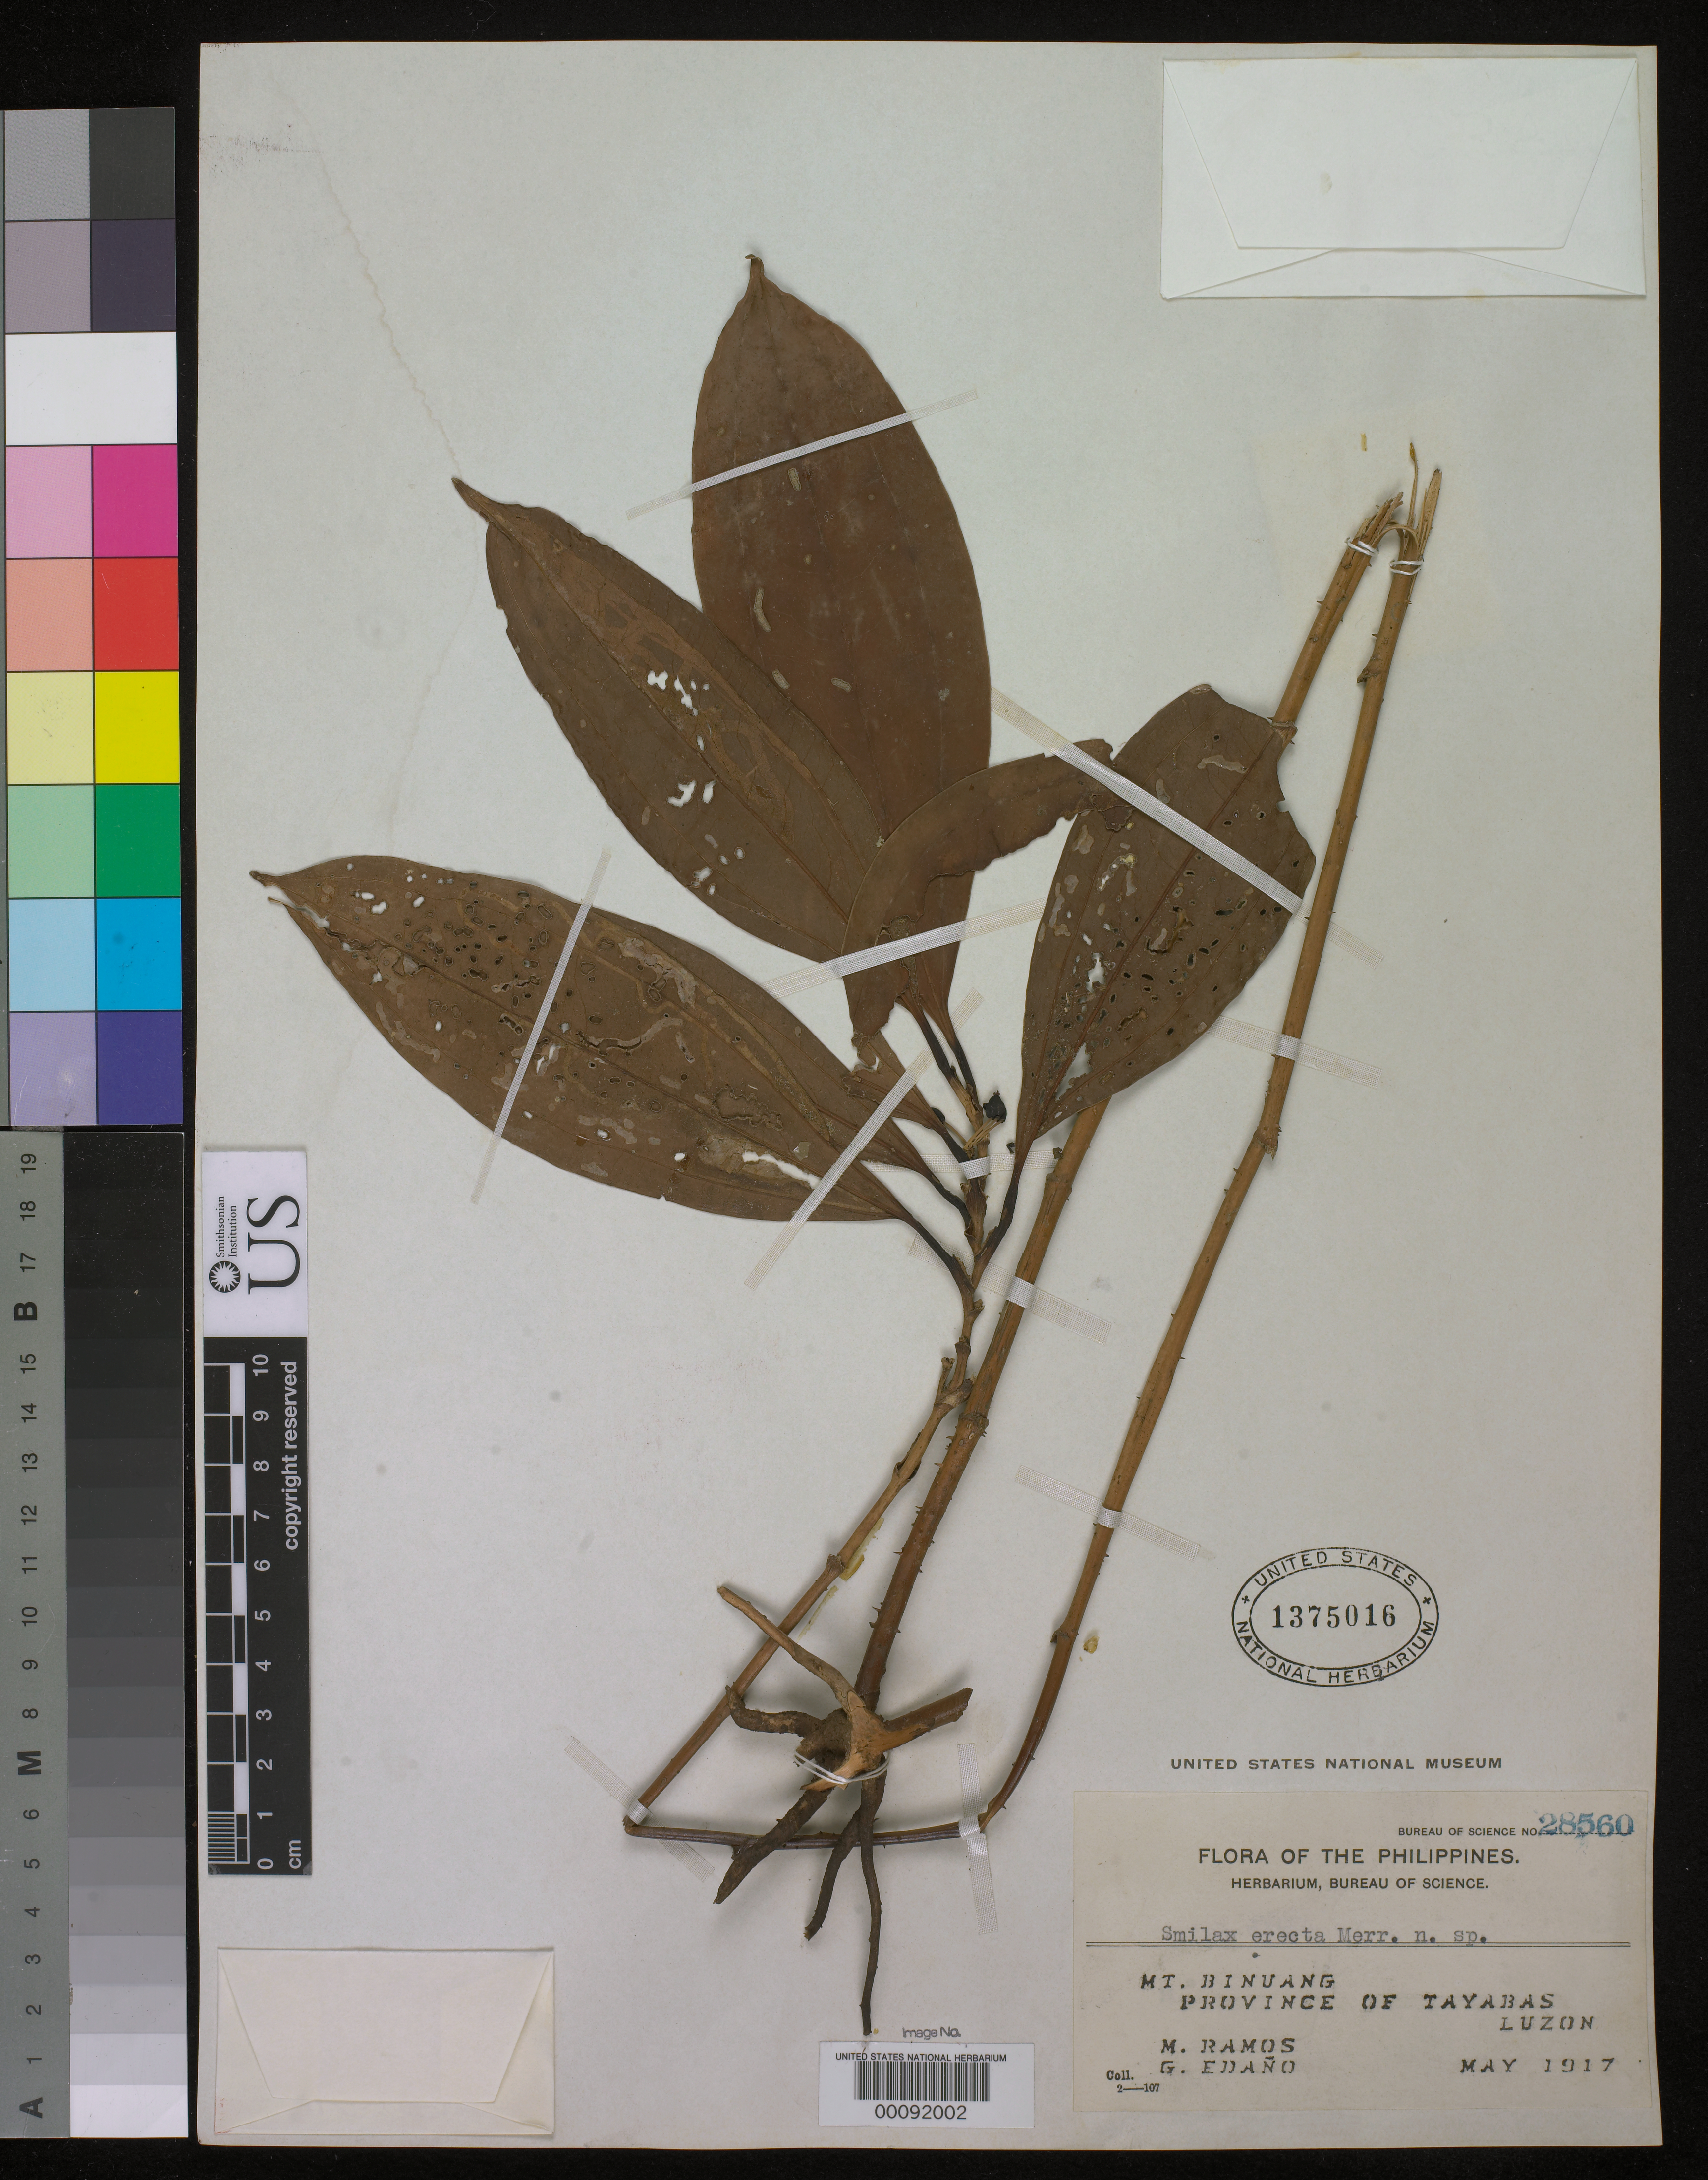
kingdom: Plantae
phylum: Tracheophyta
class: Liliopsida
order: Liliales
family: Smilacaceae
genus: Smilax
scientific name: Smilax erecta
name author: Merr.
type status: Isotype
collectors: M. Ramos & G. E. Edaño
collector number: Bur. Sci. 28560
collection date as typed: May 1917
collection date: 1917-05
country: Philippines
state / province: Calabarzon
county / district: Quezon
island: Luzon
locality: Mt. Binuang.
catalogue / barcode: US 1375016